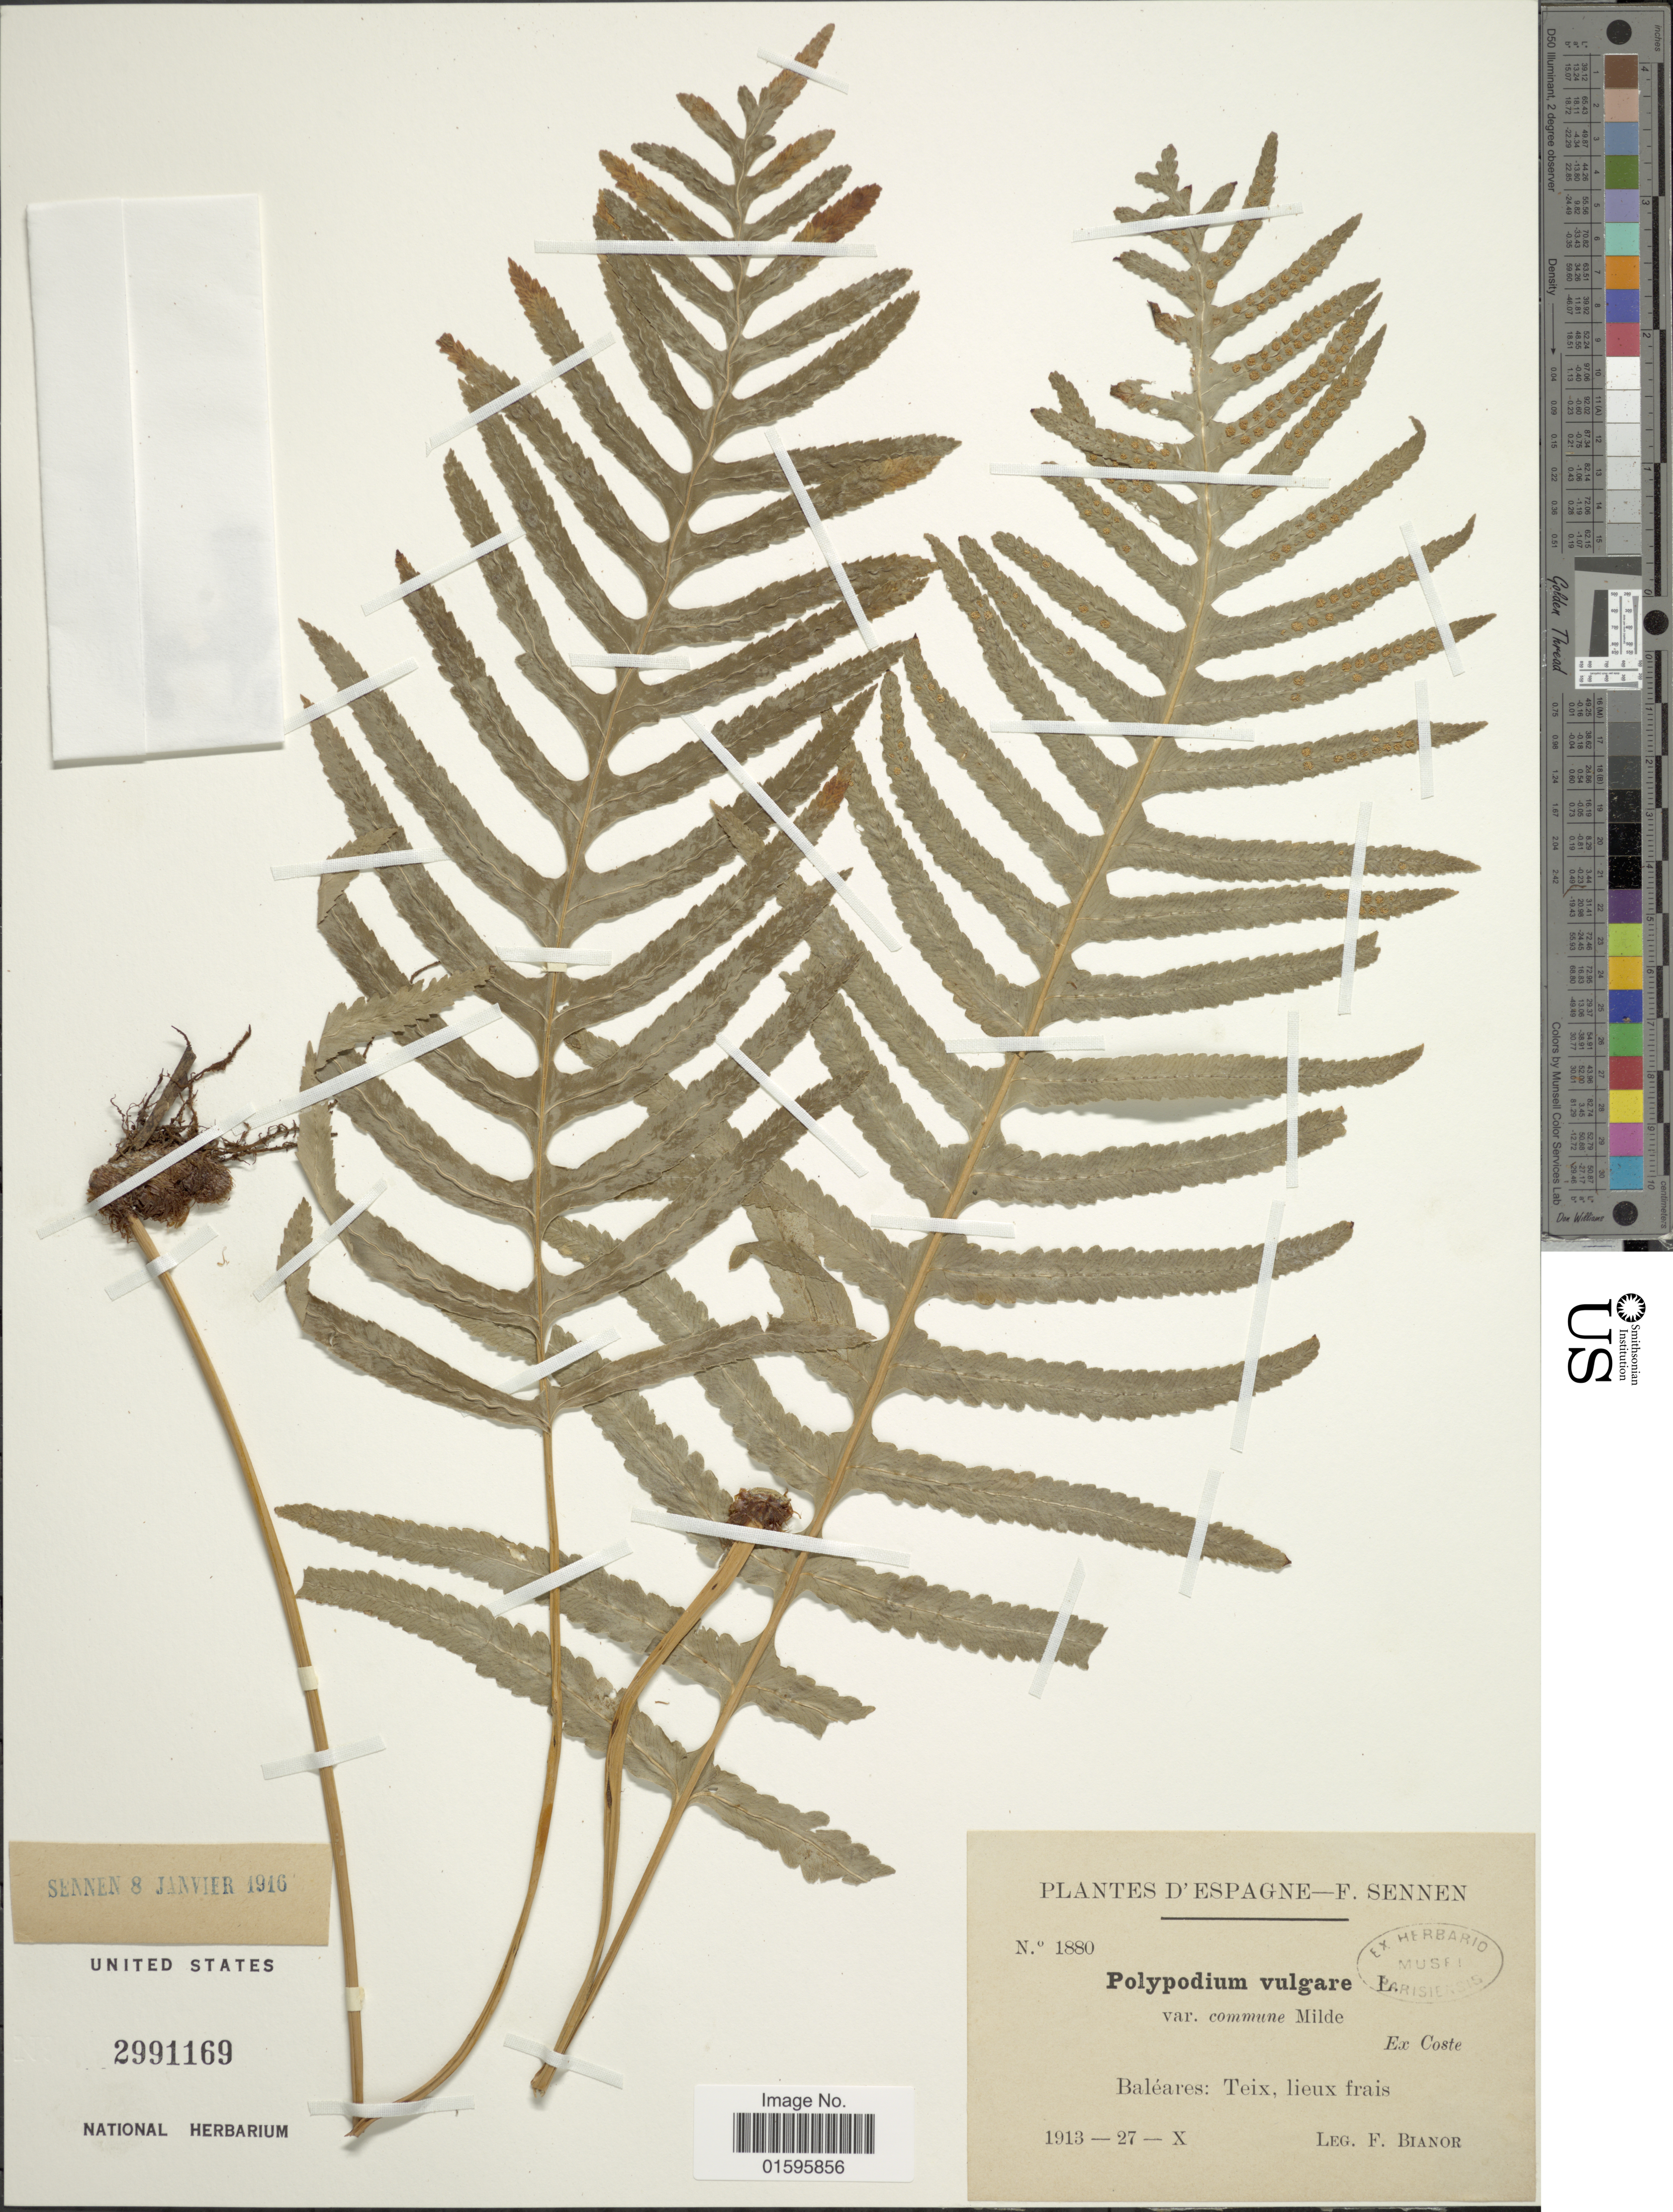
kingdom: Plantae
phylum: Tracheophyta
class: Polypodiopsida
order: Polypodiales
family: Polypodiaceae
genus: Polypodium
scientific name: Polypodium vulgare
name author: L.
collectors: Bianor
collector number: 1880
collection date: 1913-10-27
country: Spain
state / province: Islas Baleares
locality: Espagne, Baleares: Teix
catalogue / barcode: US 2991169